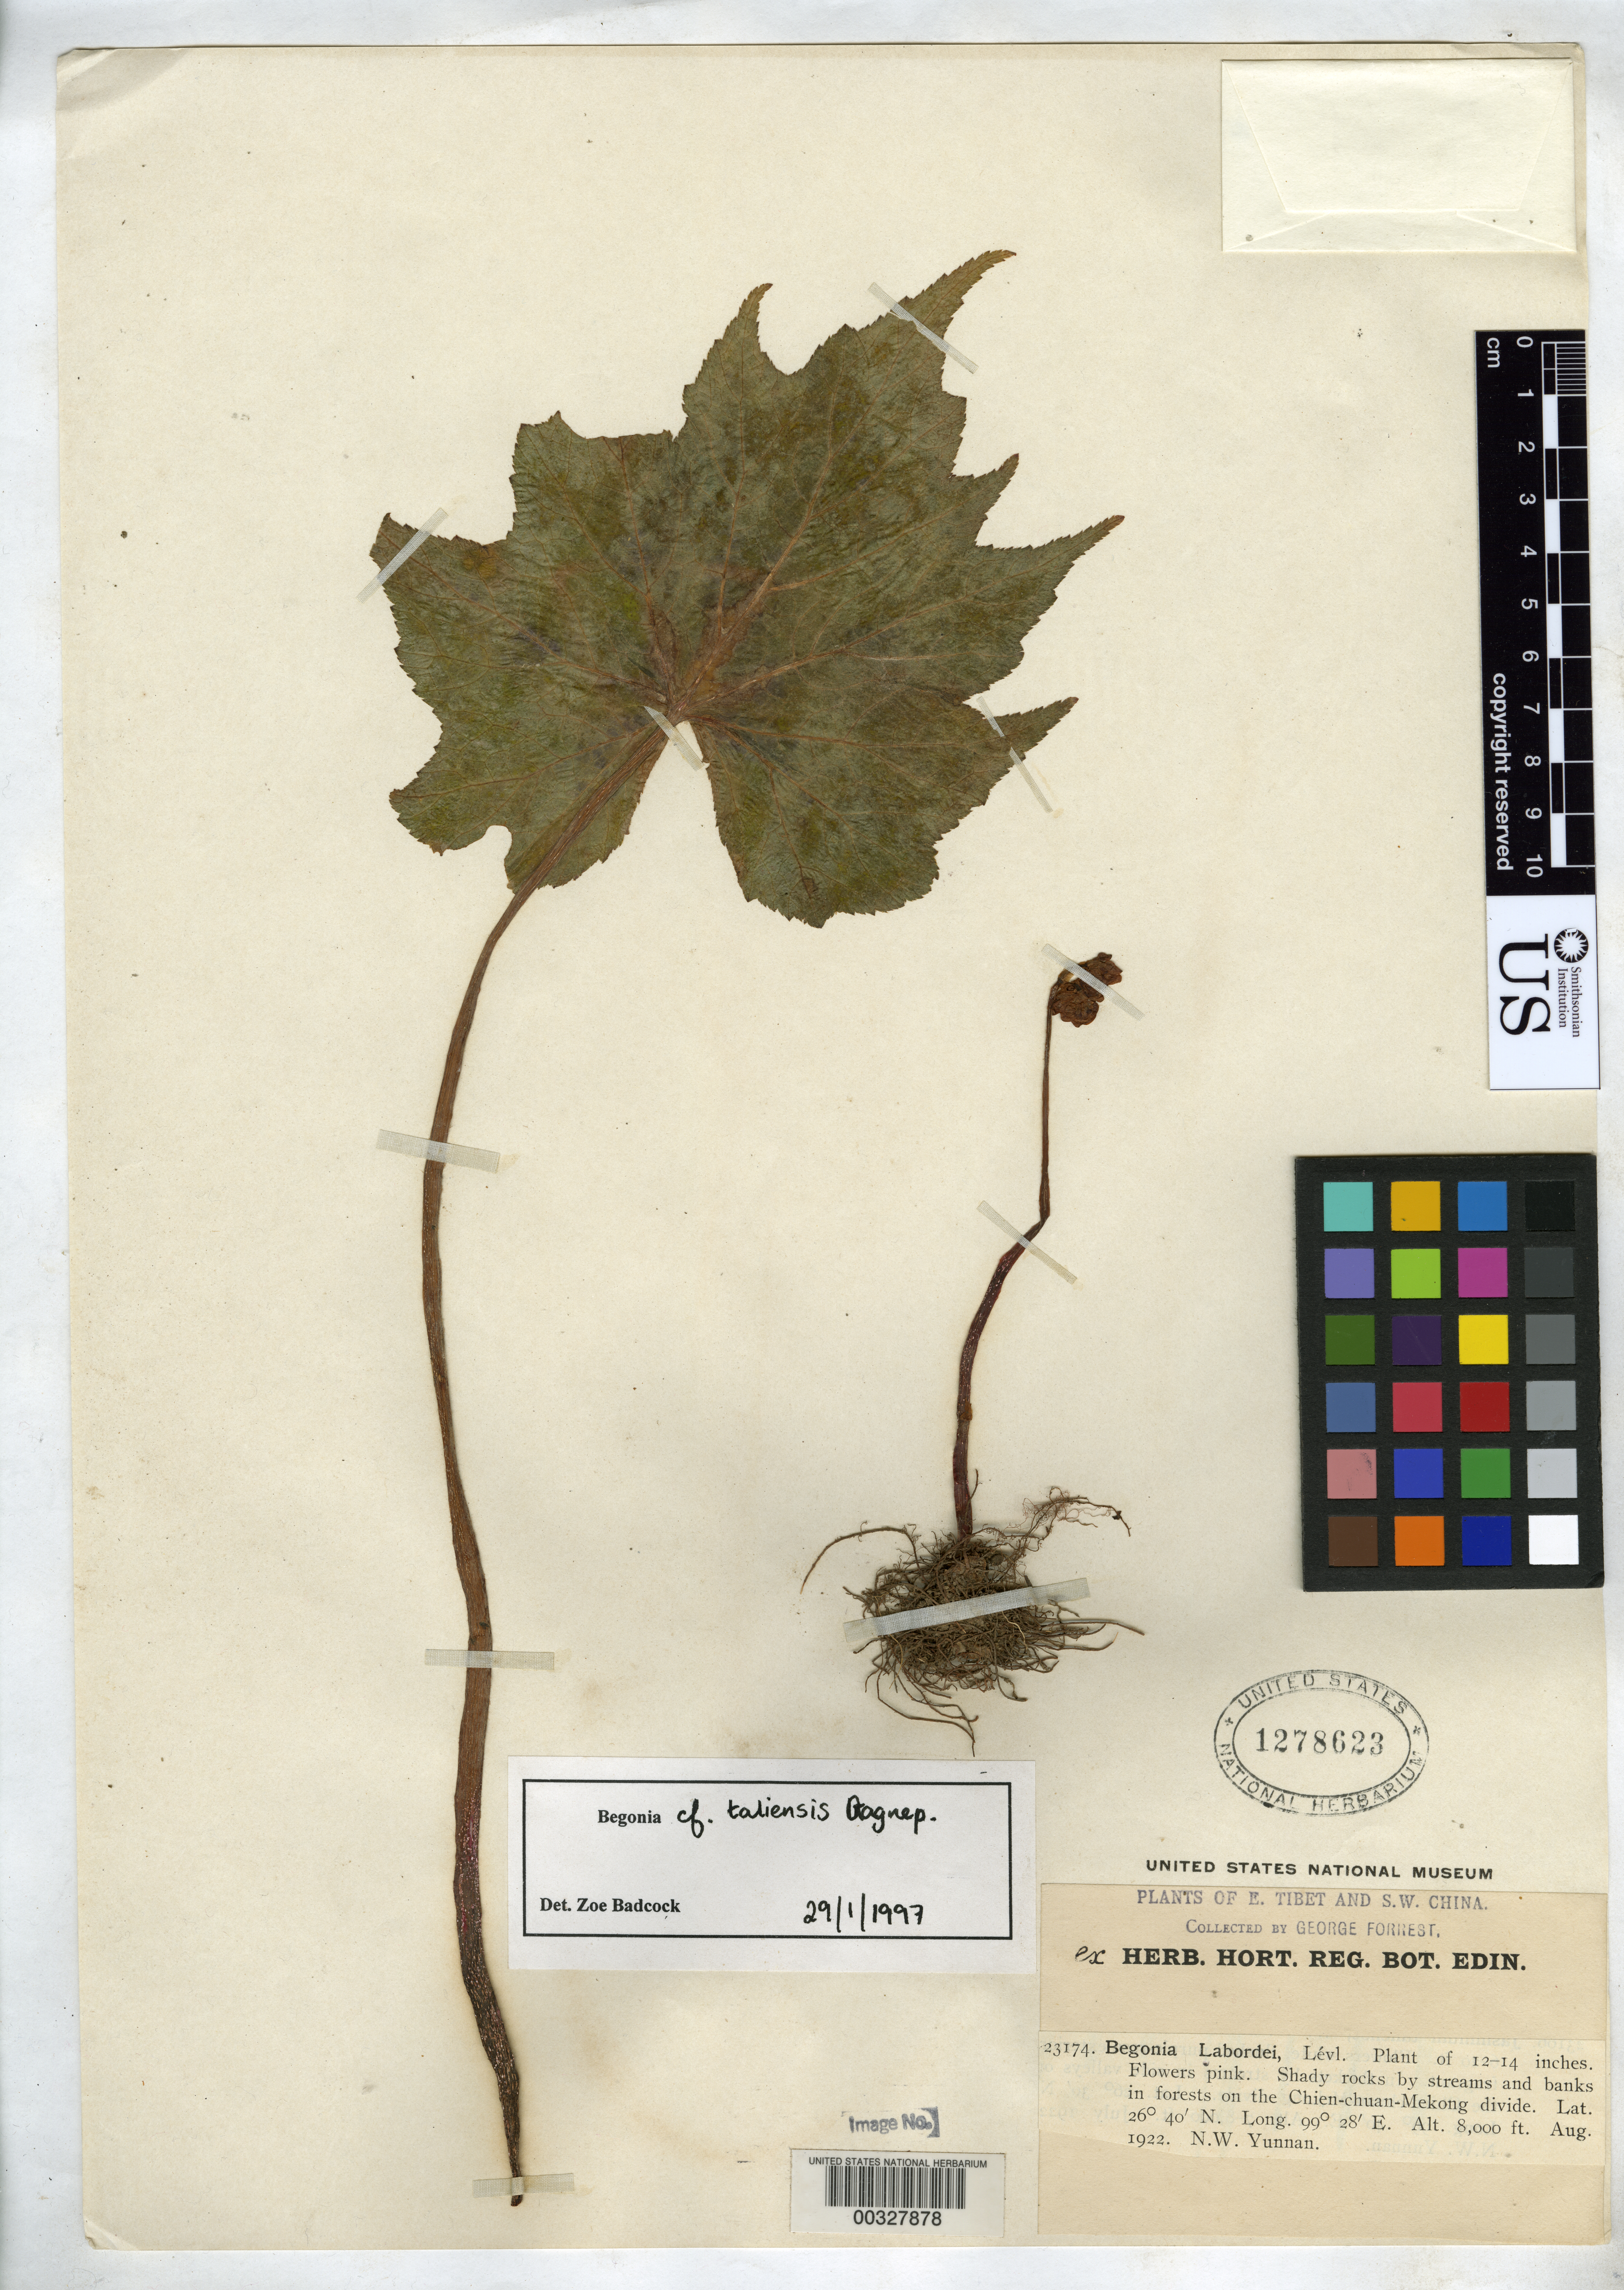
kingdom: Plantae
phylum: Tracheophyta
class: Magnoliopsida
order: Cucurbitales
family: Begoniaceae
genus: Begonia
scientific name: Begonia taliensis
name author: Gagnep.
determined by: Badcock, Z.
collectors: G. Forrest et al.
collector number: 23174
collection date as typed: Aug 1922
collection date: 1922-08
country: China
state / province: Yunnan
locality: Forests on Chien-chuan-Mekong divide.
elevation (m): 2438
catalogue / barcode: US 1278623